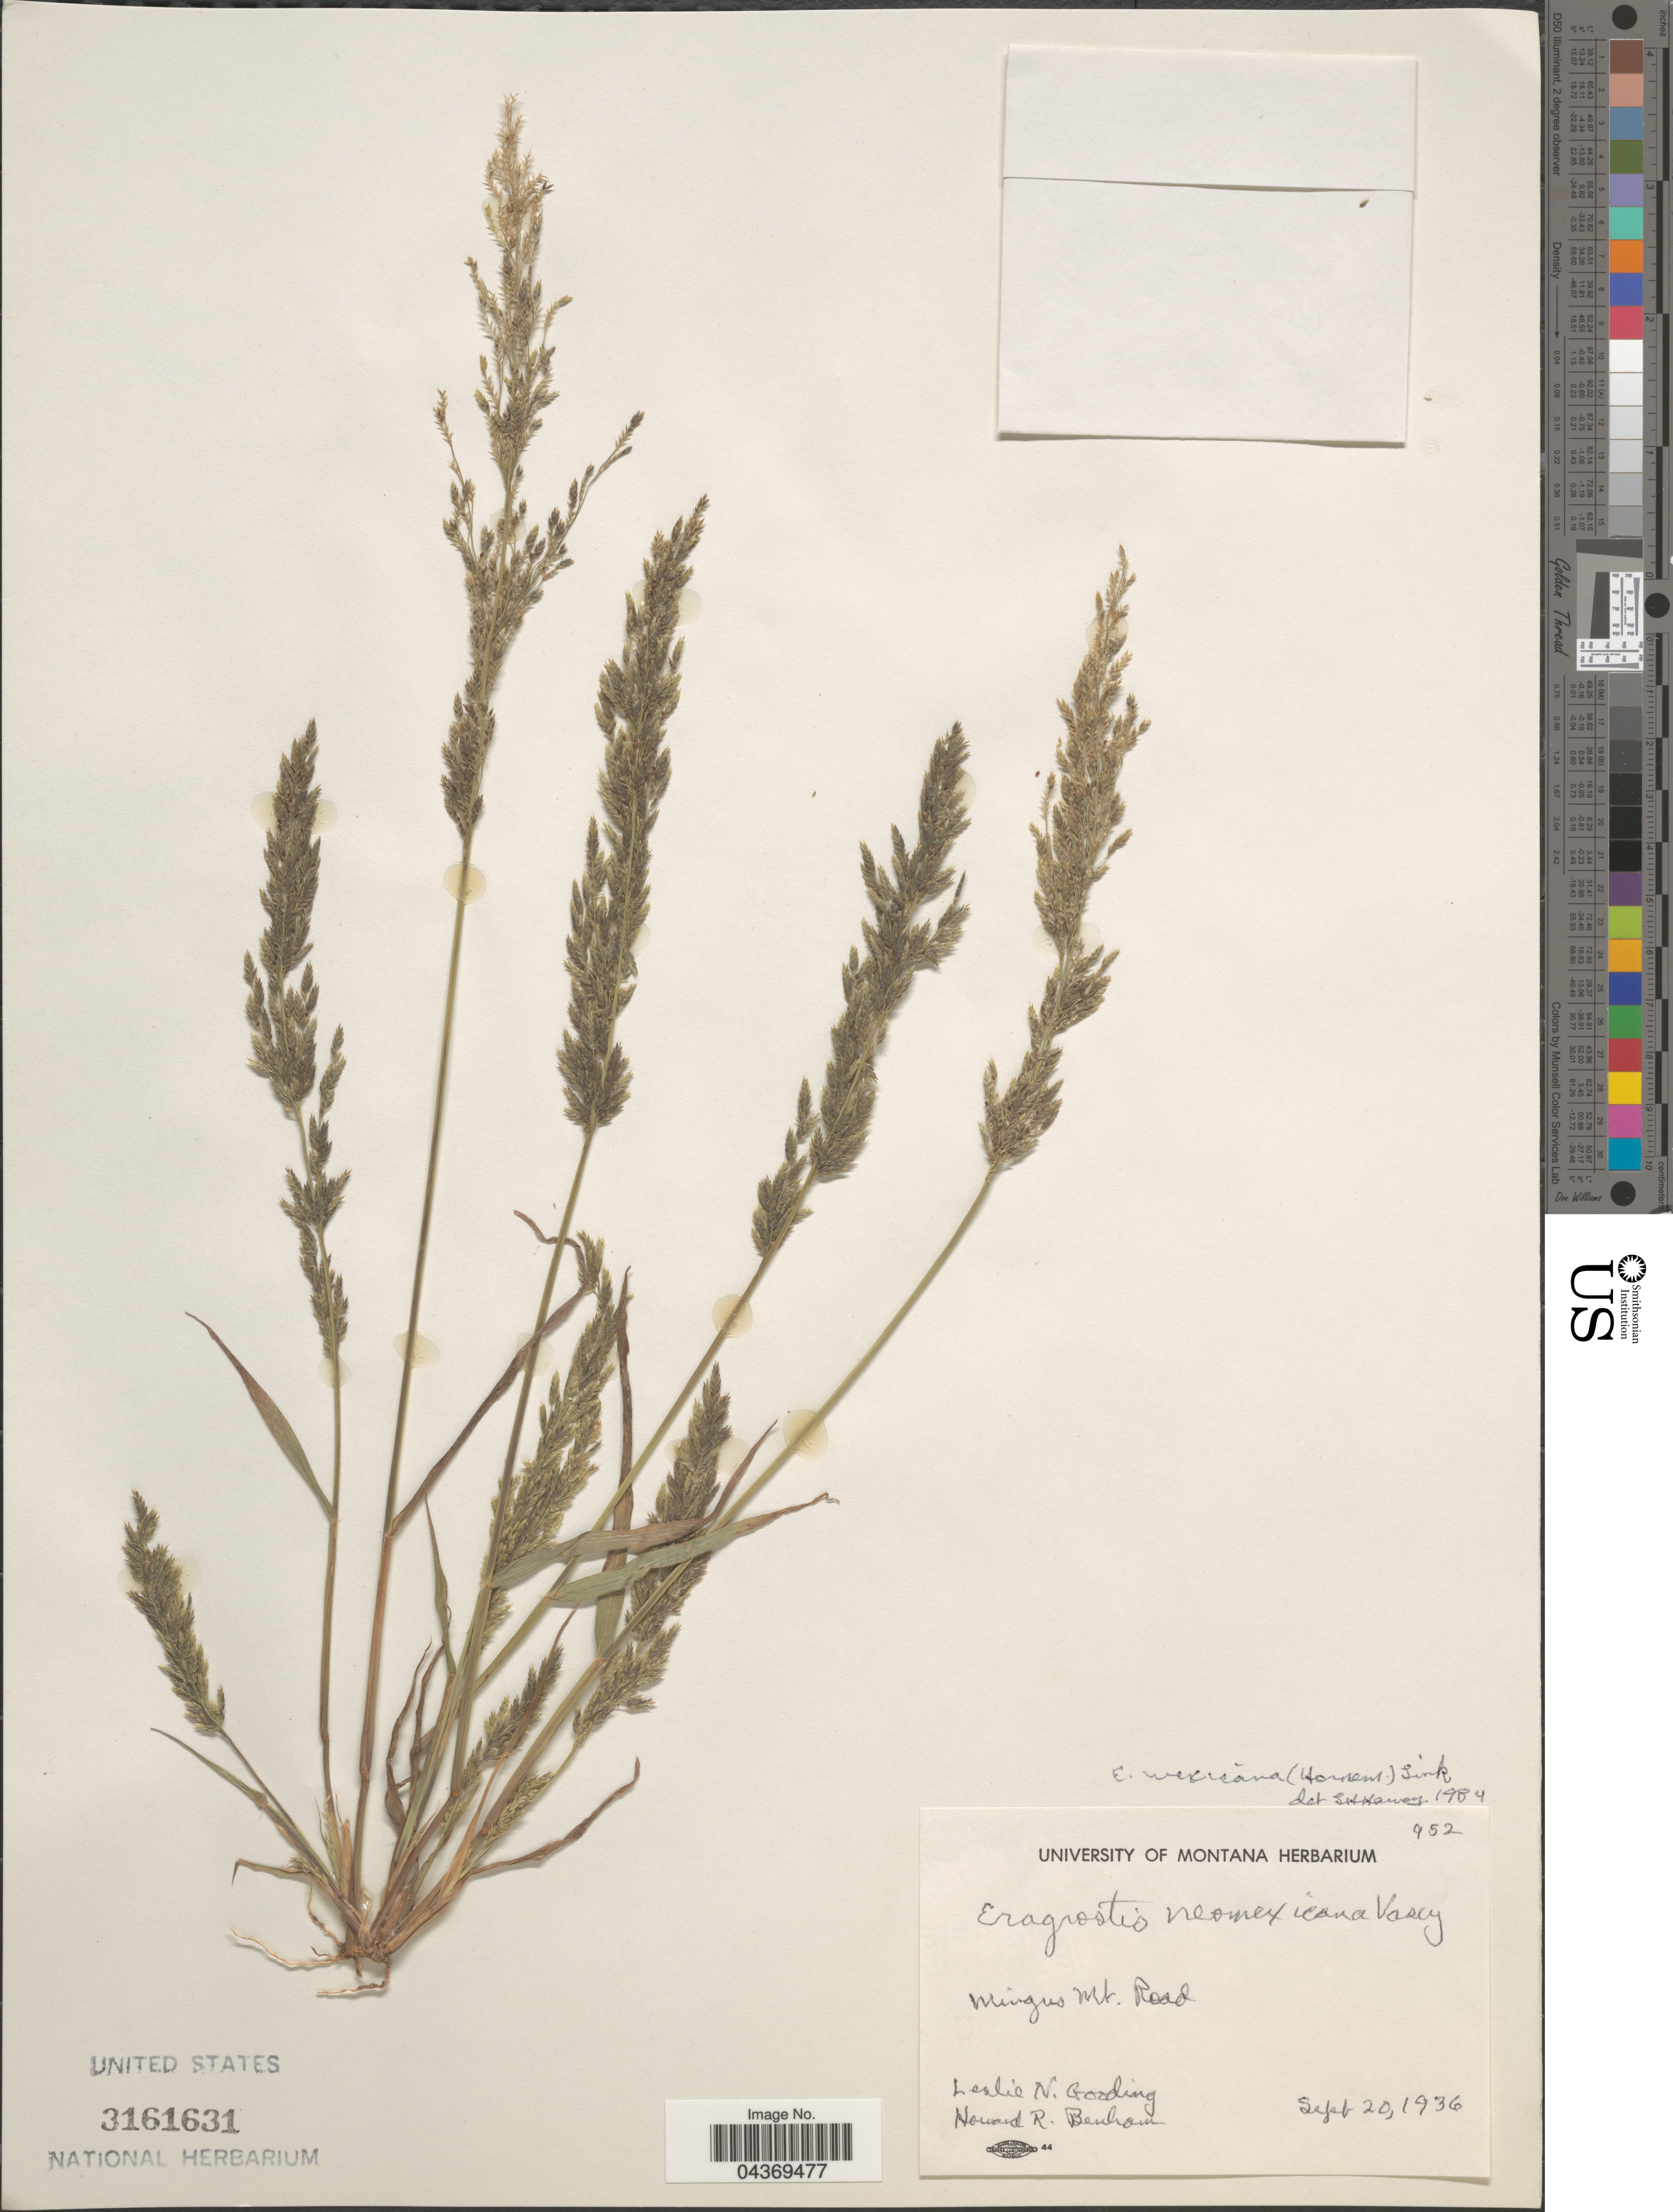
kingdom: Plantae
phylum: Tracheophyta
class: Liliopsida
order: Poales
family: Poaceae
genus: Eragrostis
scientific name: Eragrostis mexicana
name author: (Hornem.) Link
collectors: L. Gooding & H. Benham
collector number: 952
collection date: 1936-09-20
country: United States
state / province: Montana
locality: Mingus Mt. Road.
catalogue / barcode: US 3161631